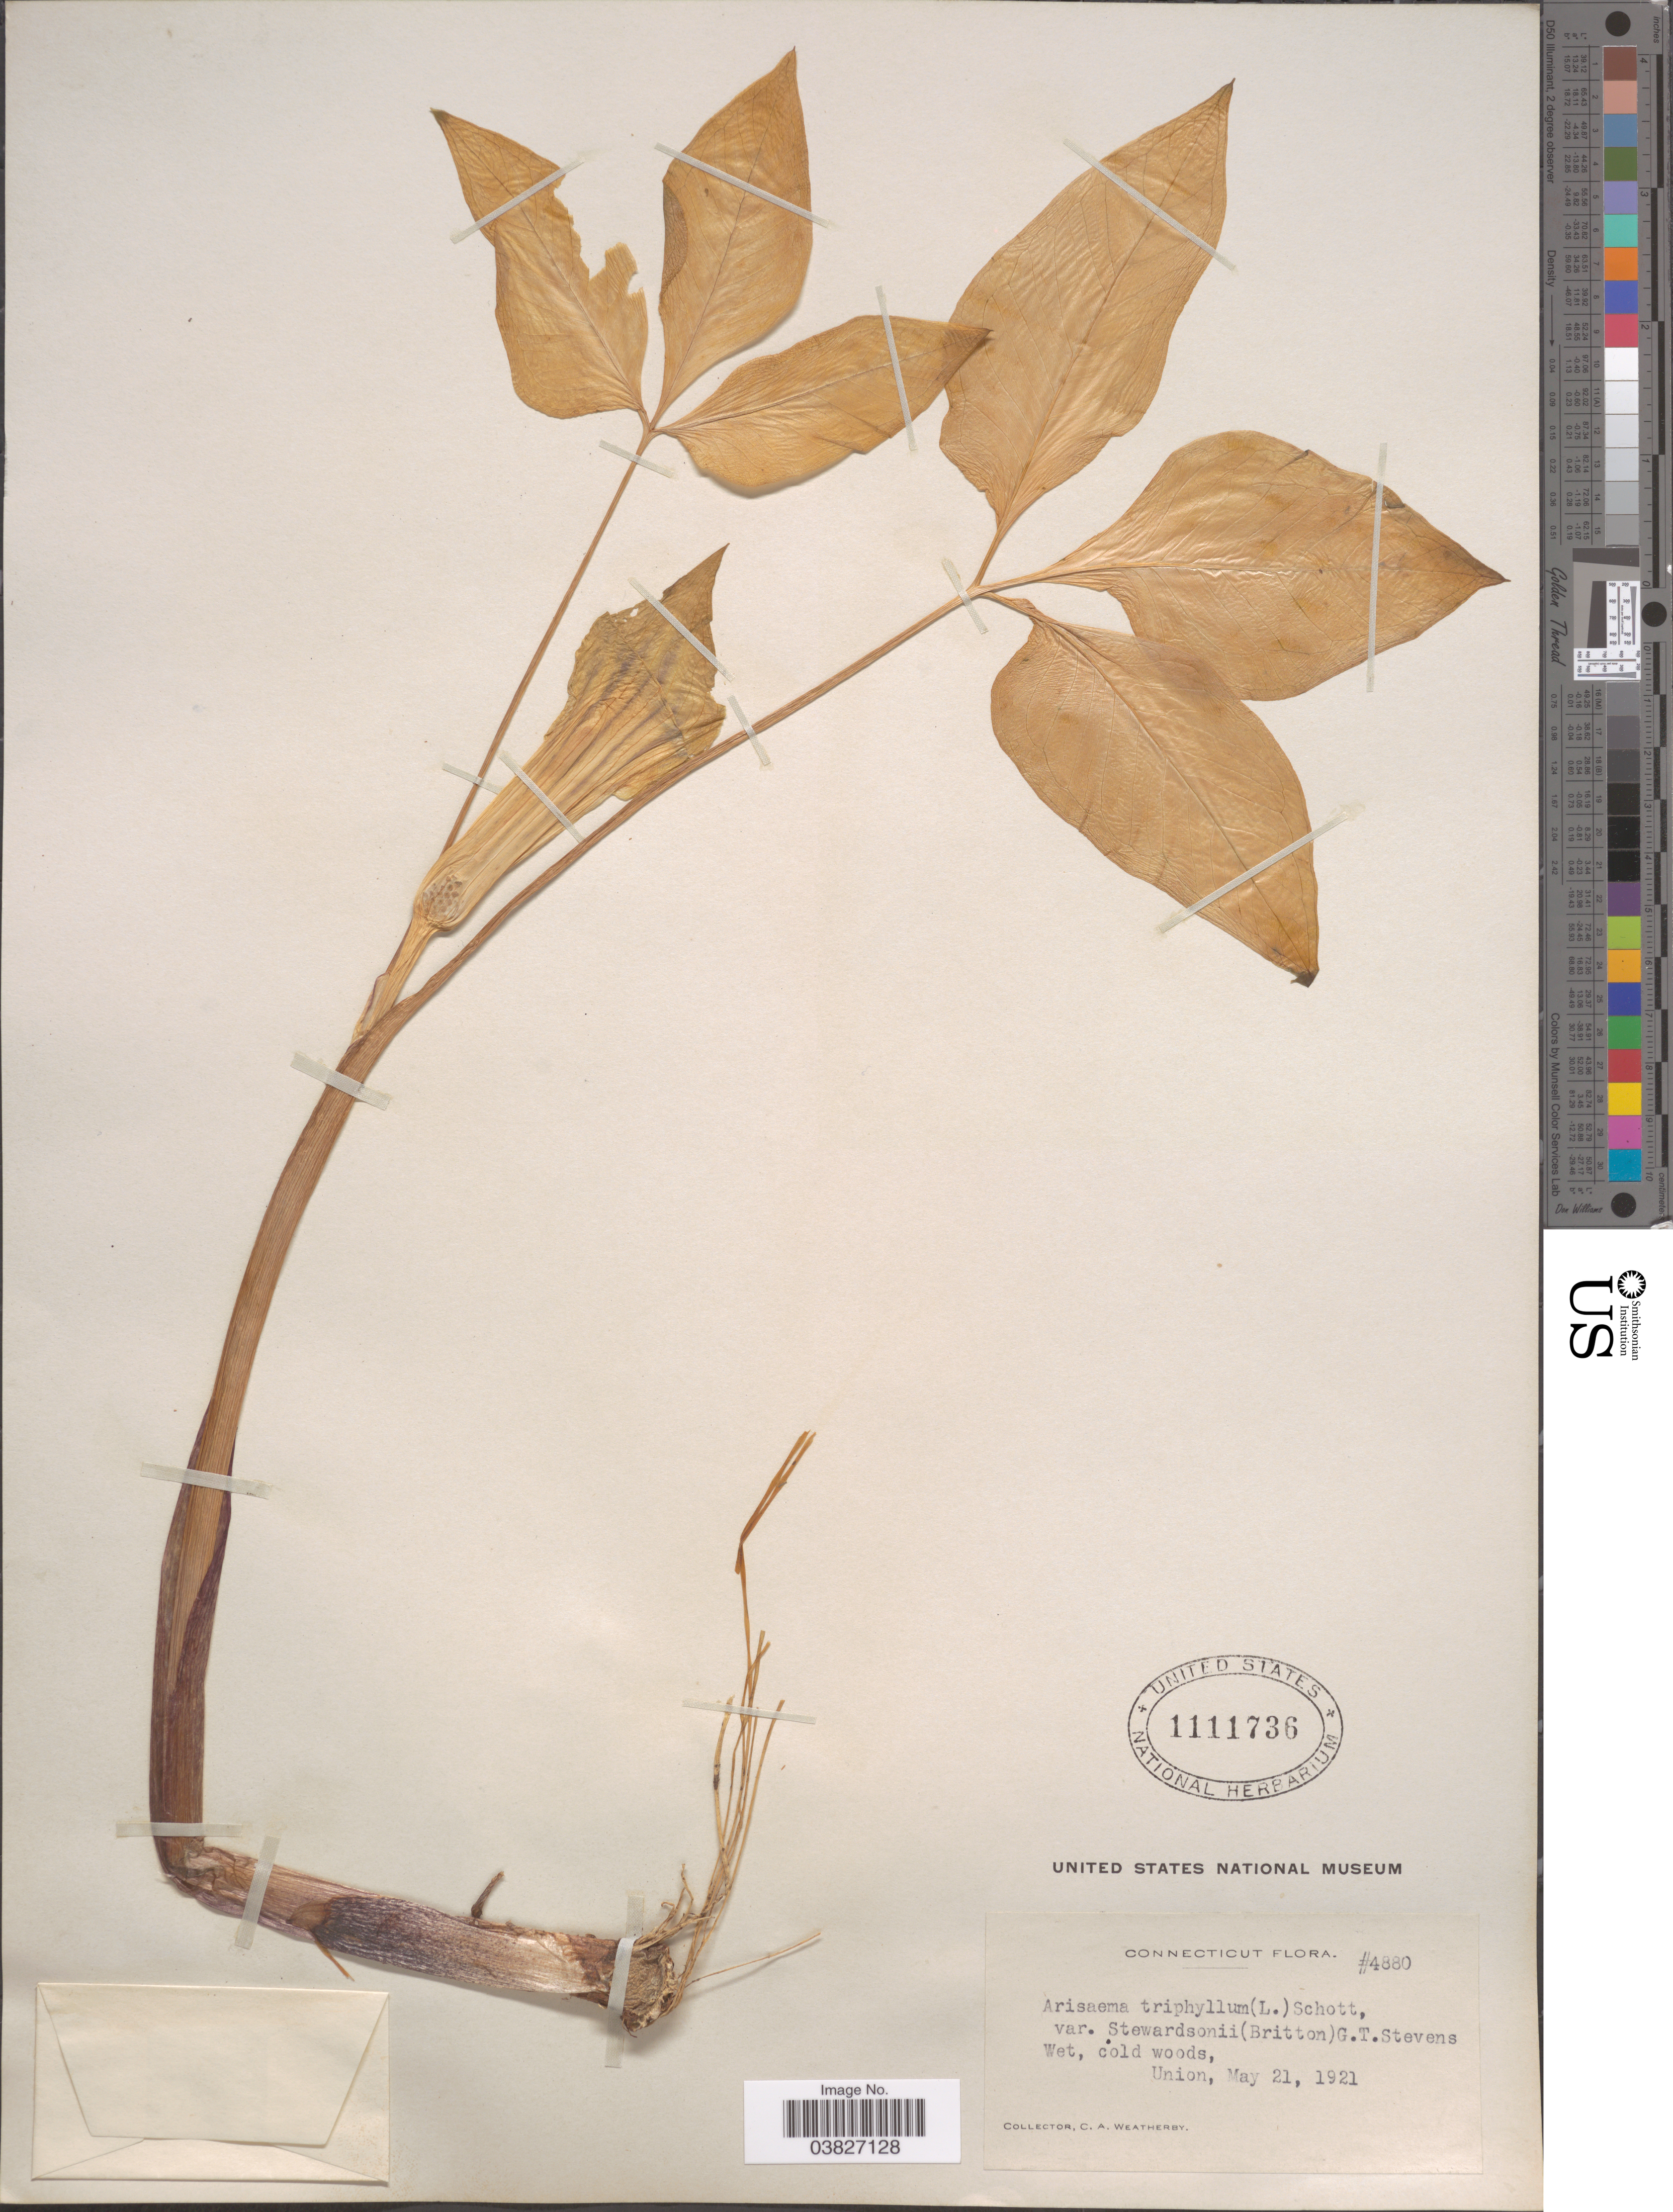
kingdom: Plantae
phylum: Tracheophyta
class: Liliopsida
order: Alismatales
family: Araceae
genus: Arisaema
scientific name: Arisaema triphyllum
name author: (L.) Schott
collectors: C. A. Weatherby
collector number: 4880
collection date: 1921-05-21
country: United States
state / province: Connecticut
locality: Union.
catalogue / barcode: US 1111736